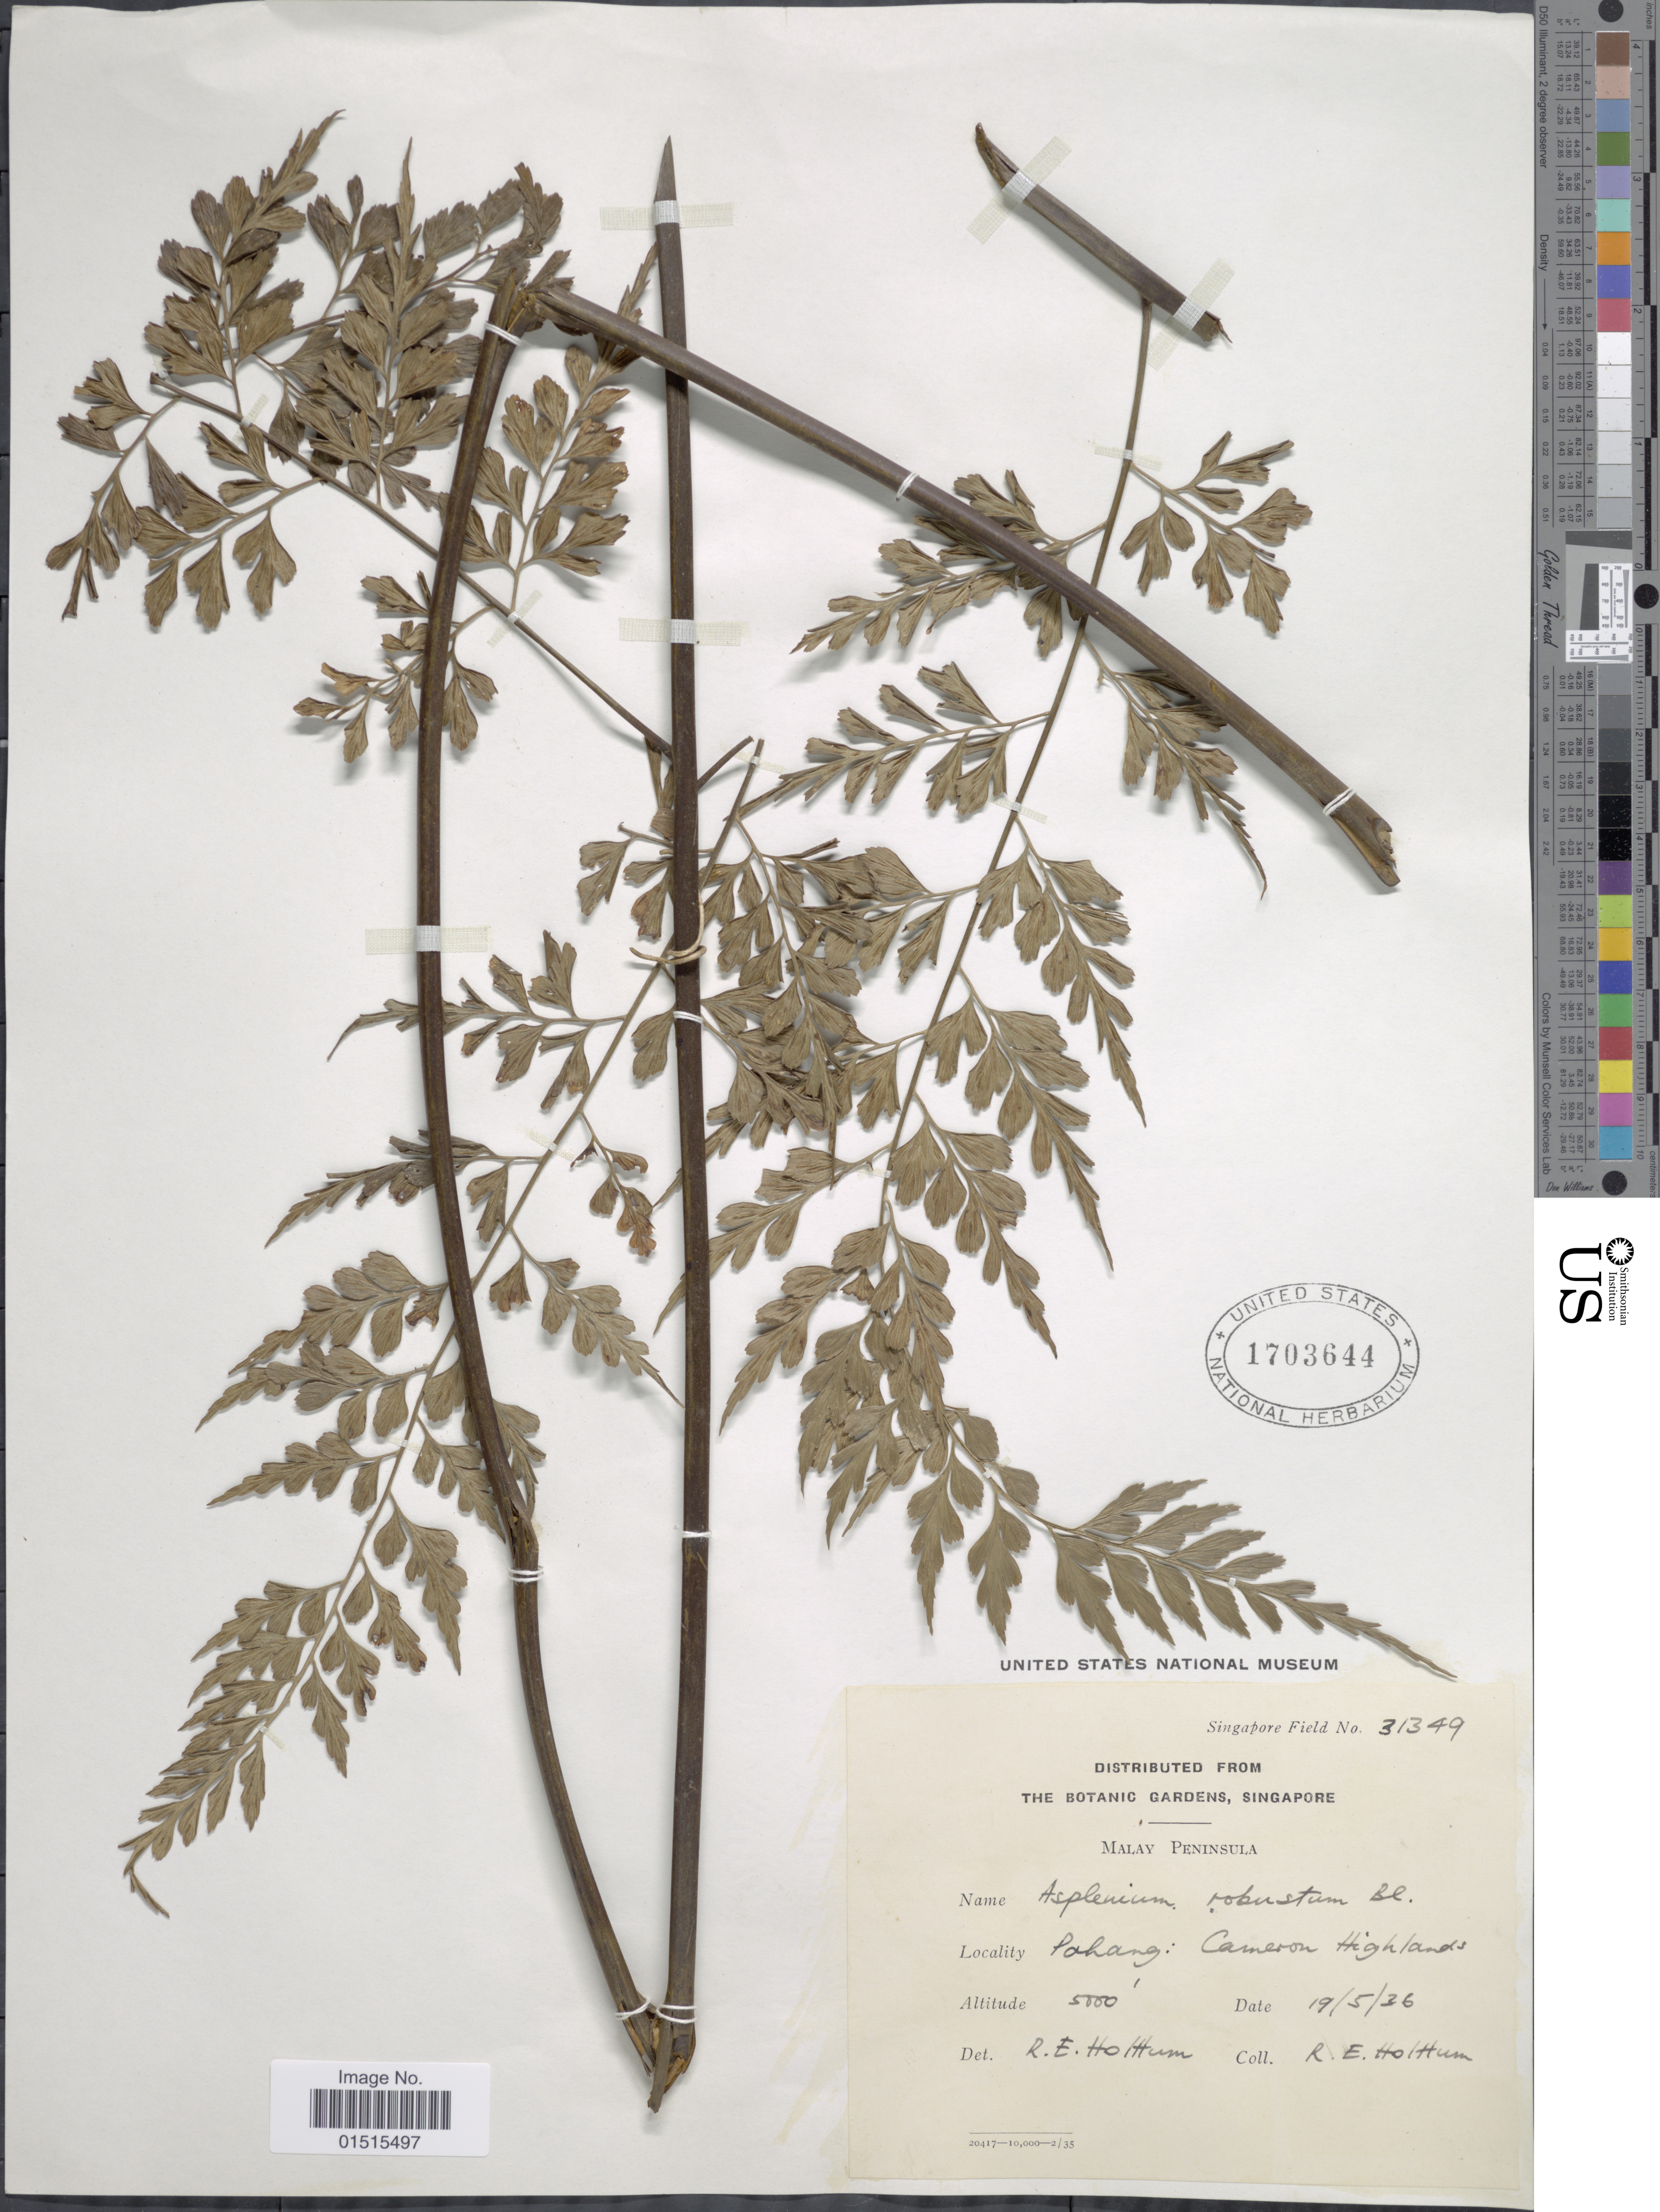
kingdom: Plantae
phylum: Tracheophyta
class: Polypodiopsida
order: Polypodiales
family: Aspleniaceae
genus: Asplenium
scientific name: Asplenium robustum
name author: Blume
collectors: R. E. Holttum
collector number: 31349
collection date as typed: Transcribed d/m/y: 19/5/36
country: Malaysia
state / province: Pahang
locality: Malay Peninsula, Cameron Highlands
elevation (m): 1524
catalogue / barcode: US 1703644